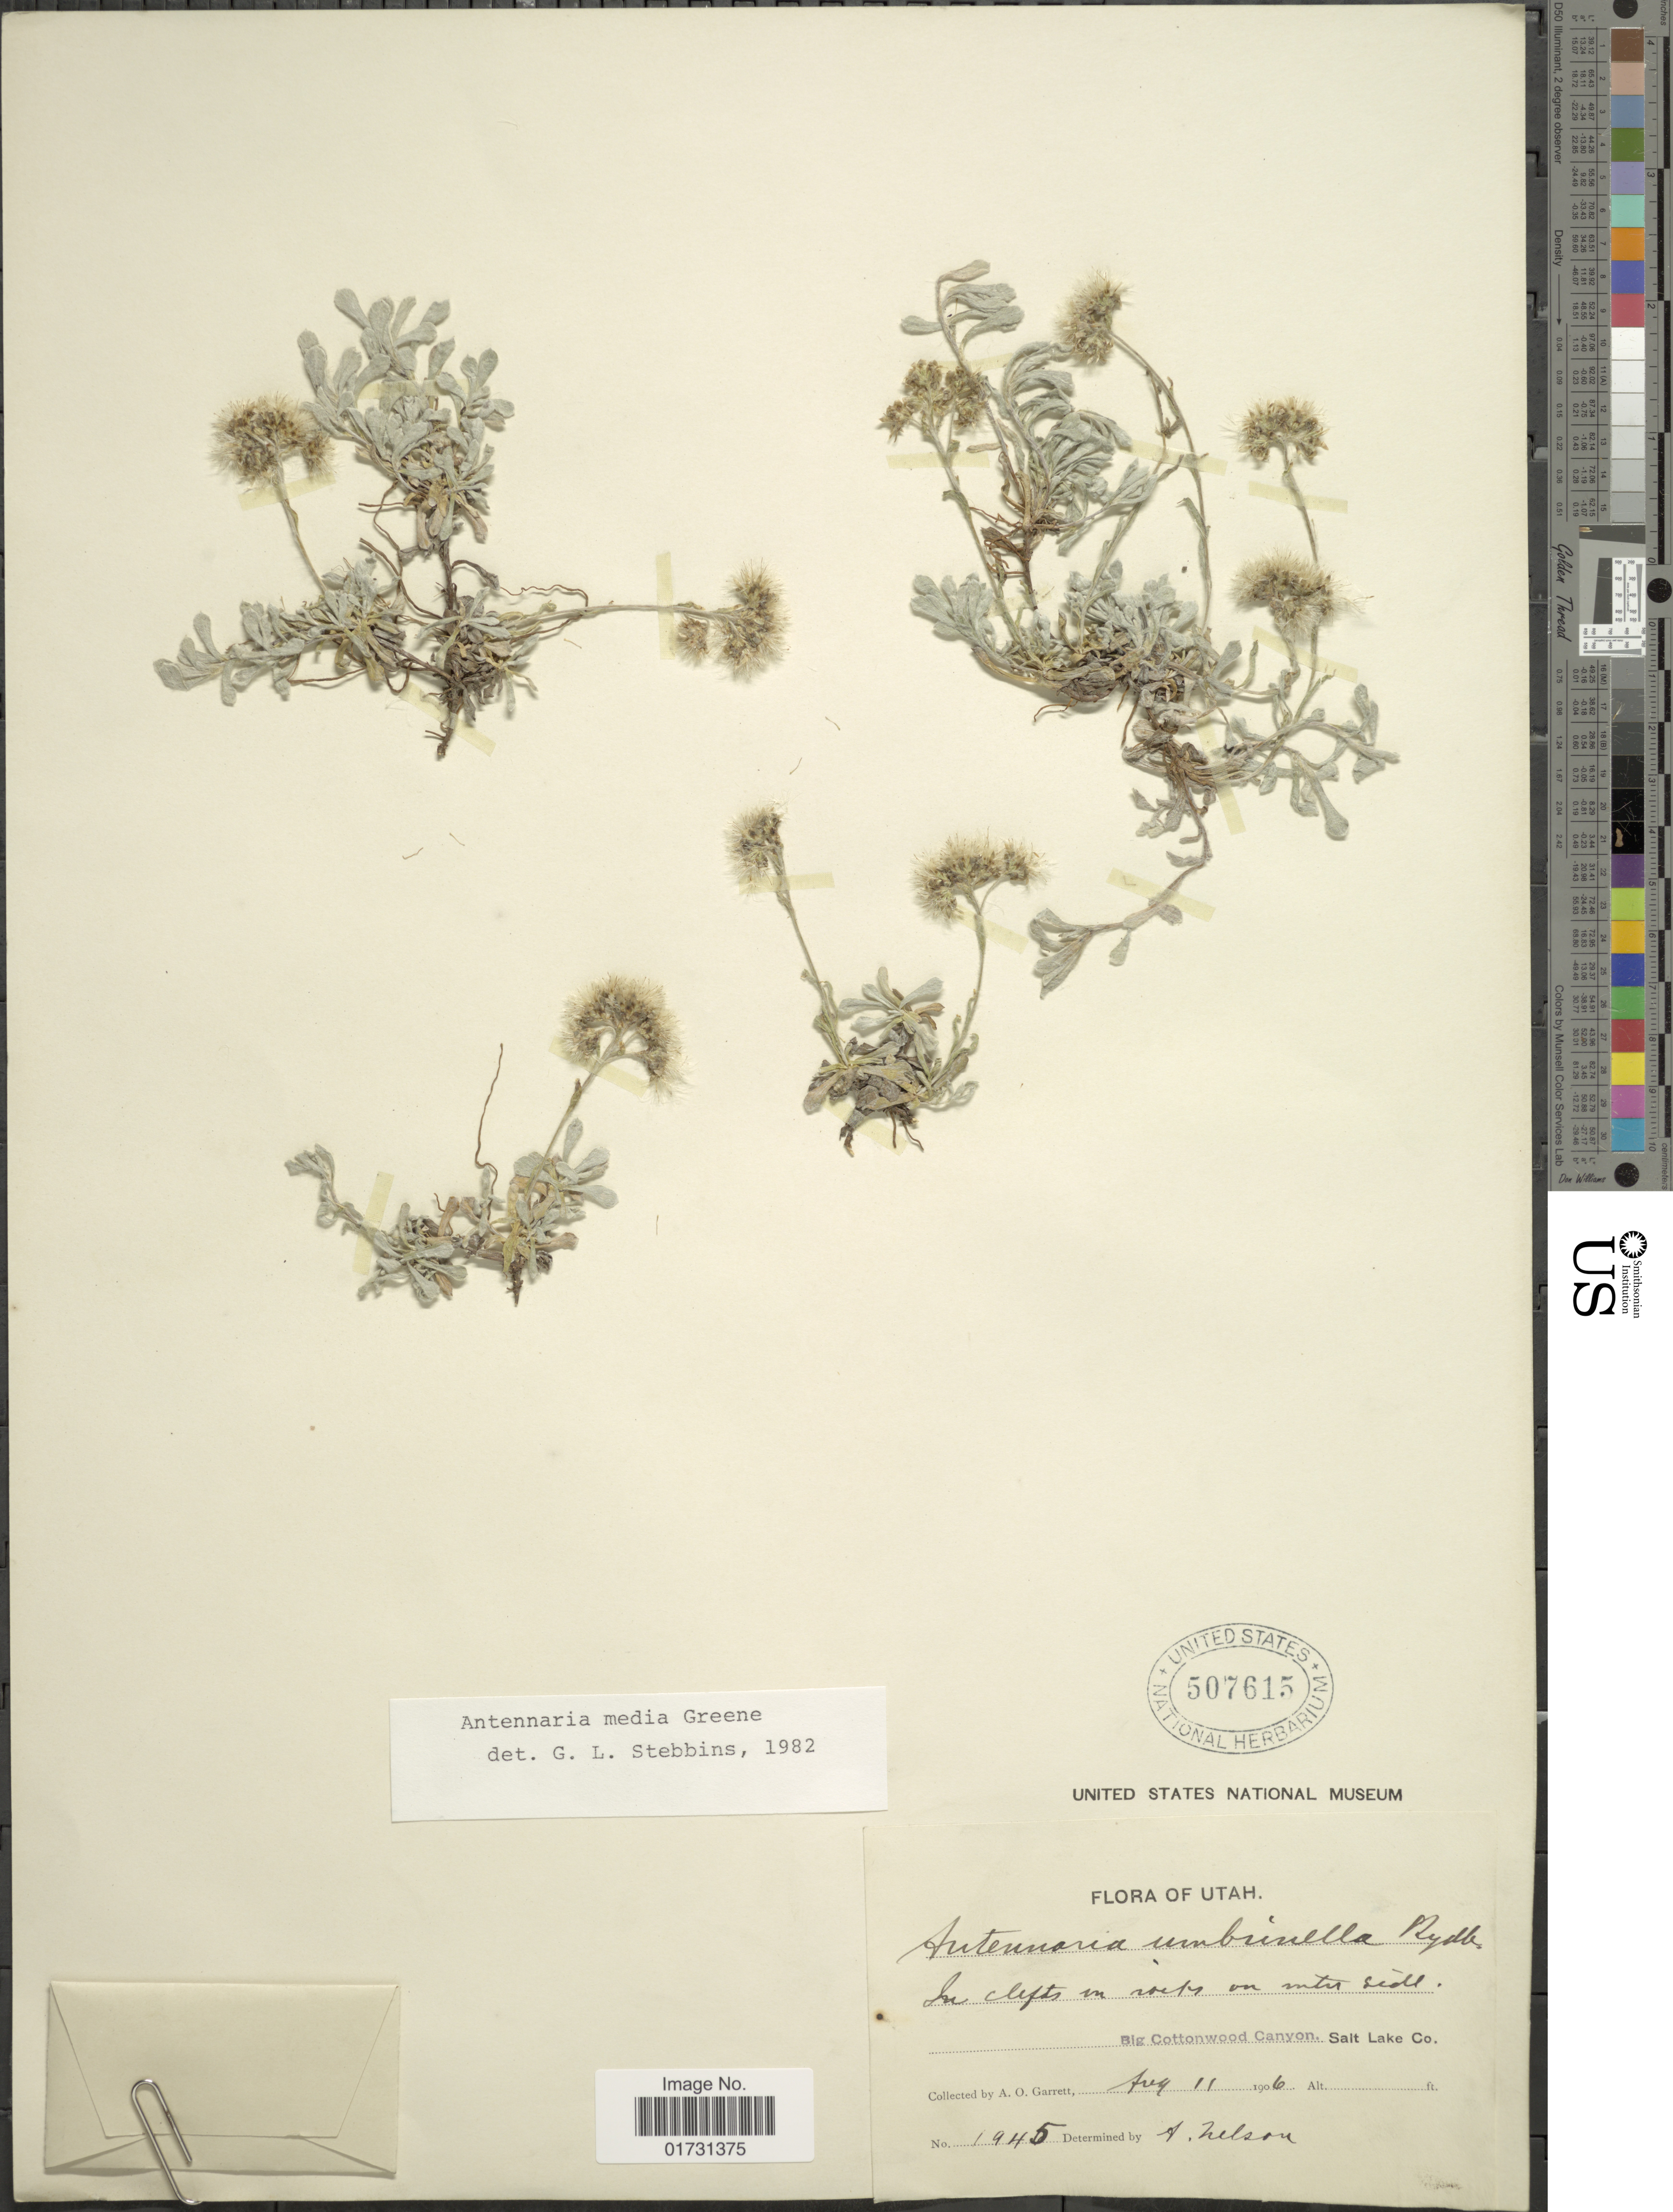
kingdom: Plantae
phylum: Tracheophyta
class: Magnoliopsida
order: Asterales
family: Asteraceae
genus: Antennaria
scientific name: Antennaria media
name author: Greene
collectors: A. O. Garrett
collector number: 1945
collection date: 1906-08-11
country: United States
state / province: Utah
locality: Big Cottonwood Canyon, Salt Lake Co.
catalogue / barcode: US 507615